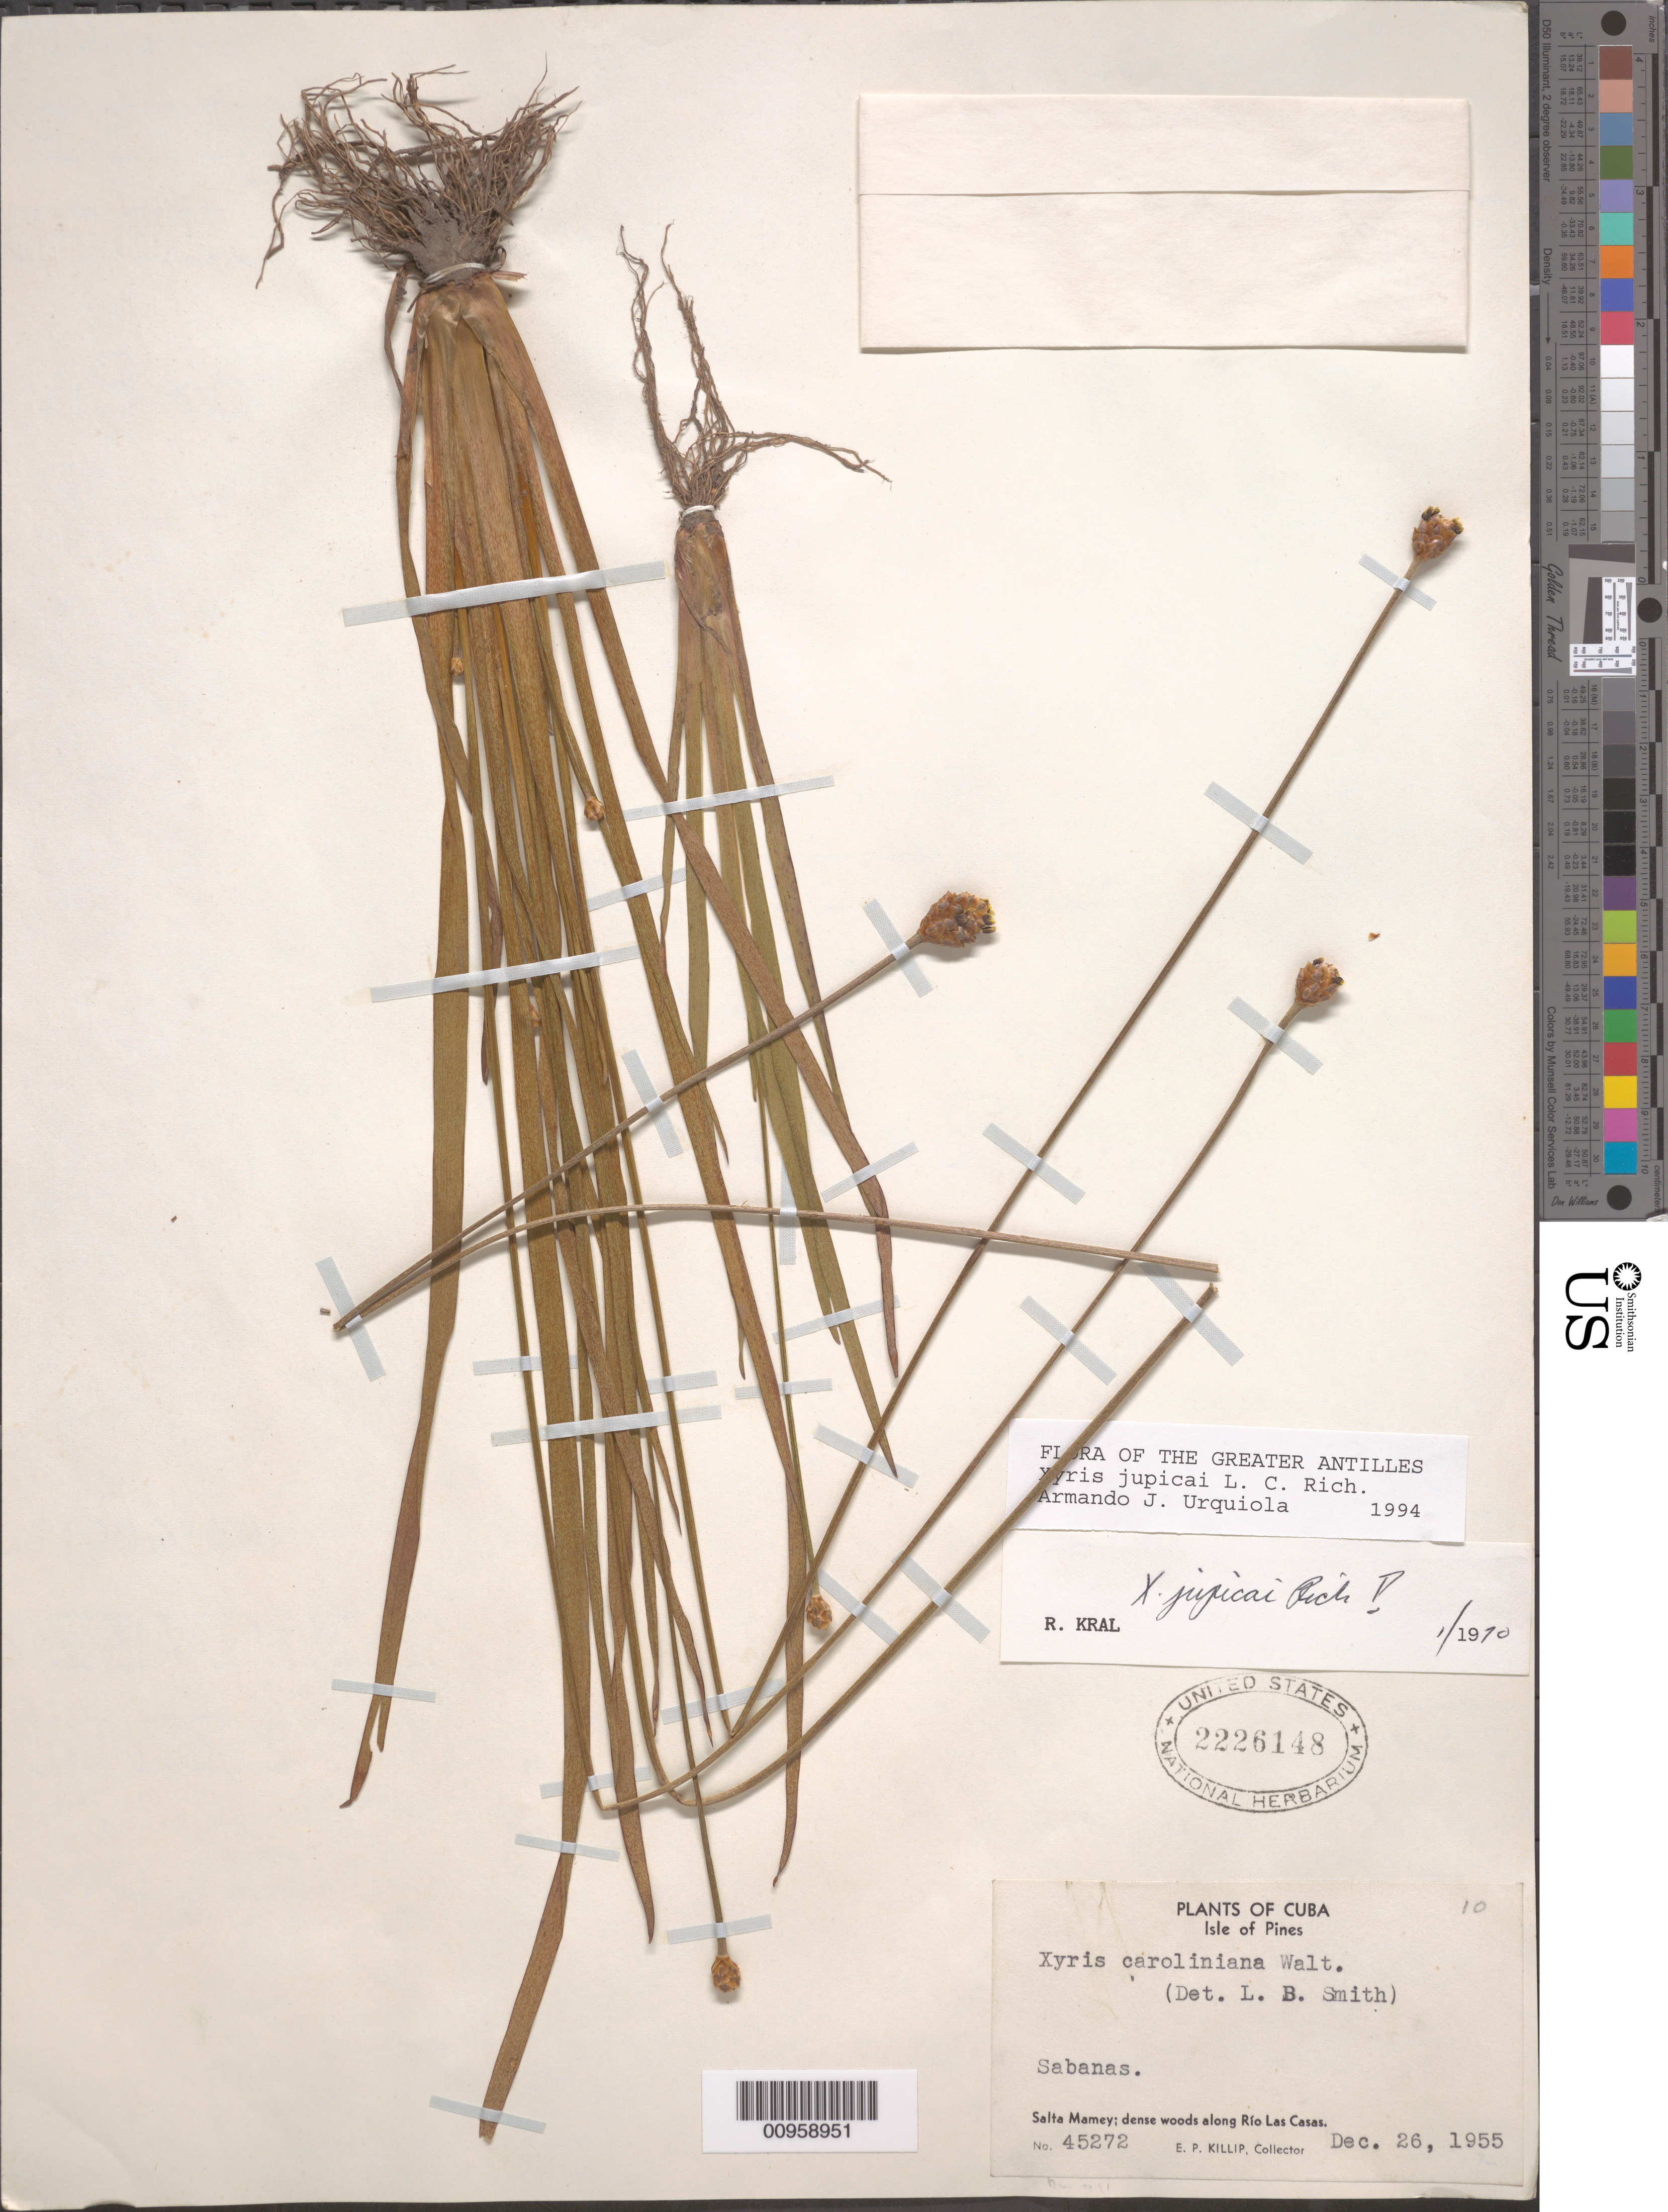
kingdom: Plantae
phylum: Tracheophyta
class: Liliopsida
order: Poales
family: Xyridaceae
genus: Xyris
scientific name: Xyris jupicai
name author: Rich.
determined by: Urquiola, A. J., (HPPR)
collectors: E. P. Killip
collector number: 45272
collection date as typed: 26 Dec 1955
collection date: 1955-12-26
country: Cuba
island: Isla de la Juventud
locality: Salta Mamey, along Río Las Casas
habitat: Sabanas; dense woods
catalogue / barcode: US 2226148